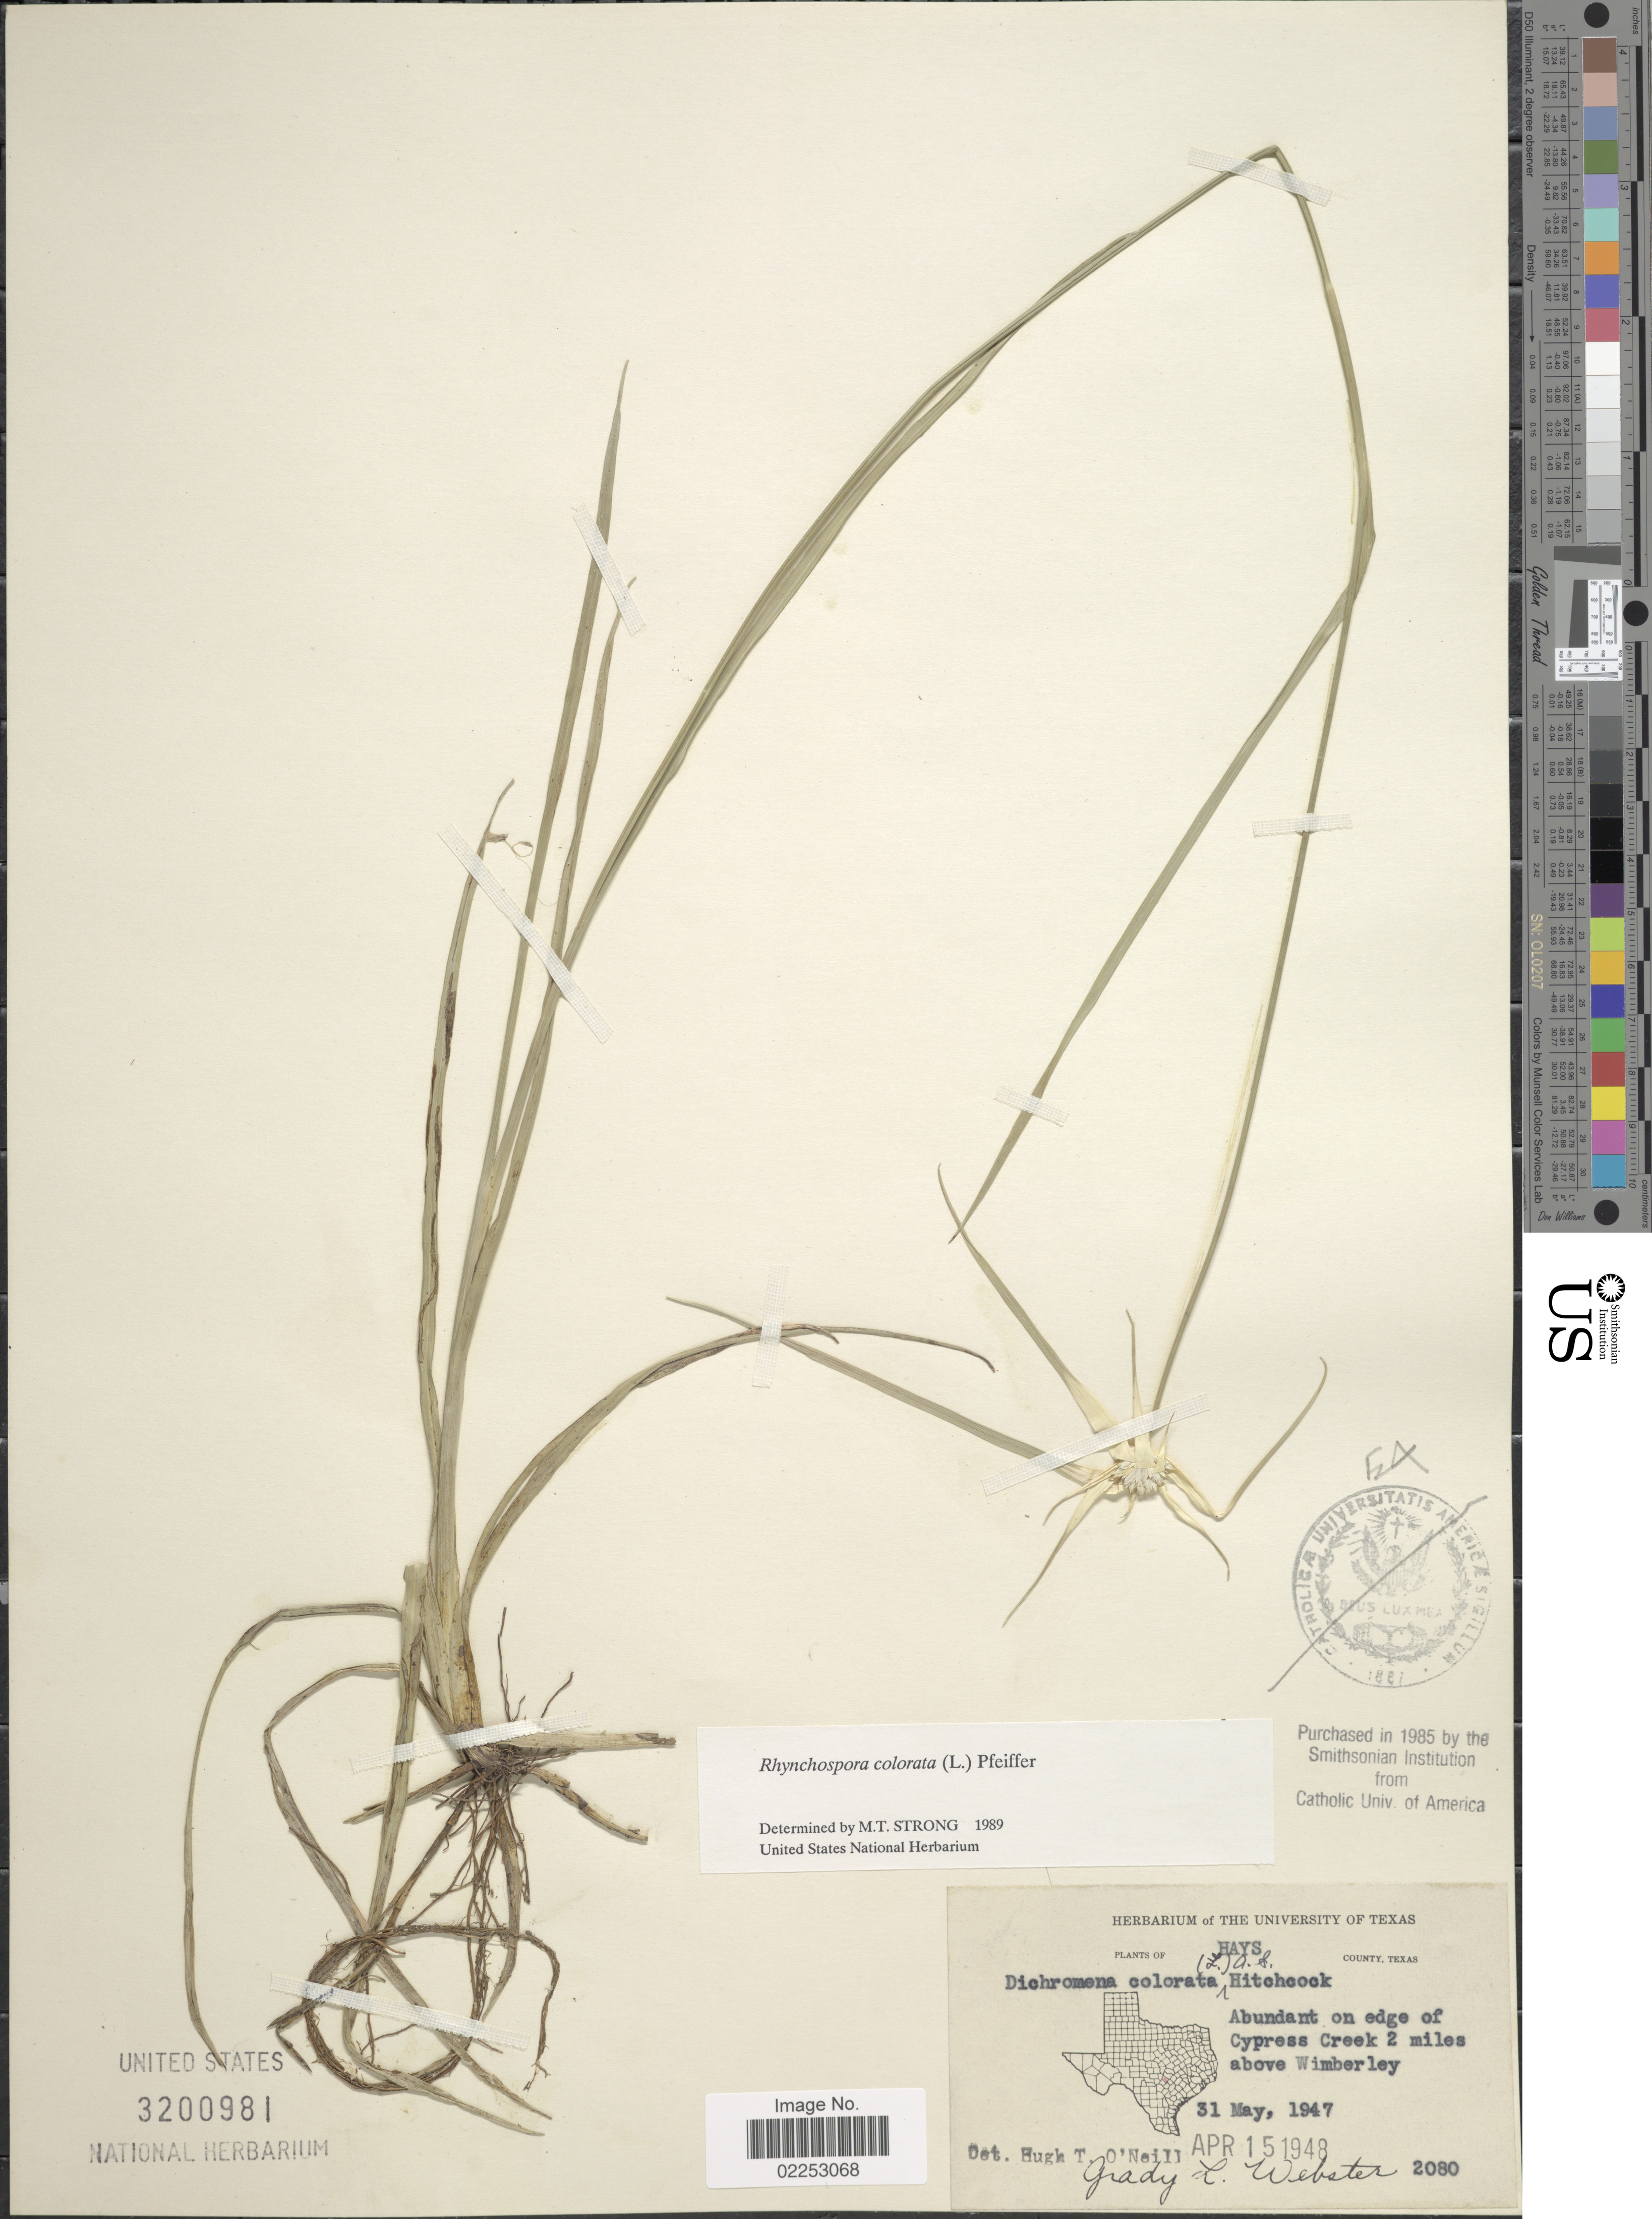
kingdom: Plantae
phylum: Tracheophyta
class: Liliopsida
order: Poales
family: Cyperaceae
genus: Rhynchospora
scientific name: Rhynchospora colorata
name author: (L.) H. Pfeiff.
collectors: G. L. Webster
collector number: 2080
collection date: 1947-05-31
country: United States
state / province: Texas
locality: Hays County. Edge of Cypress Creek 2 miles above Wimberley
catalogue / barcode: US 3200981